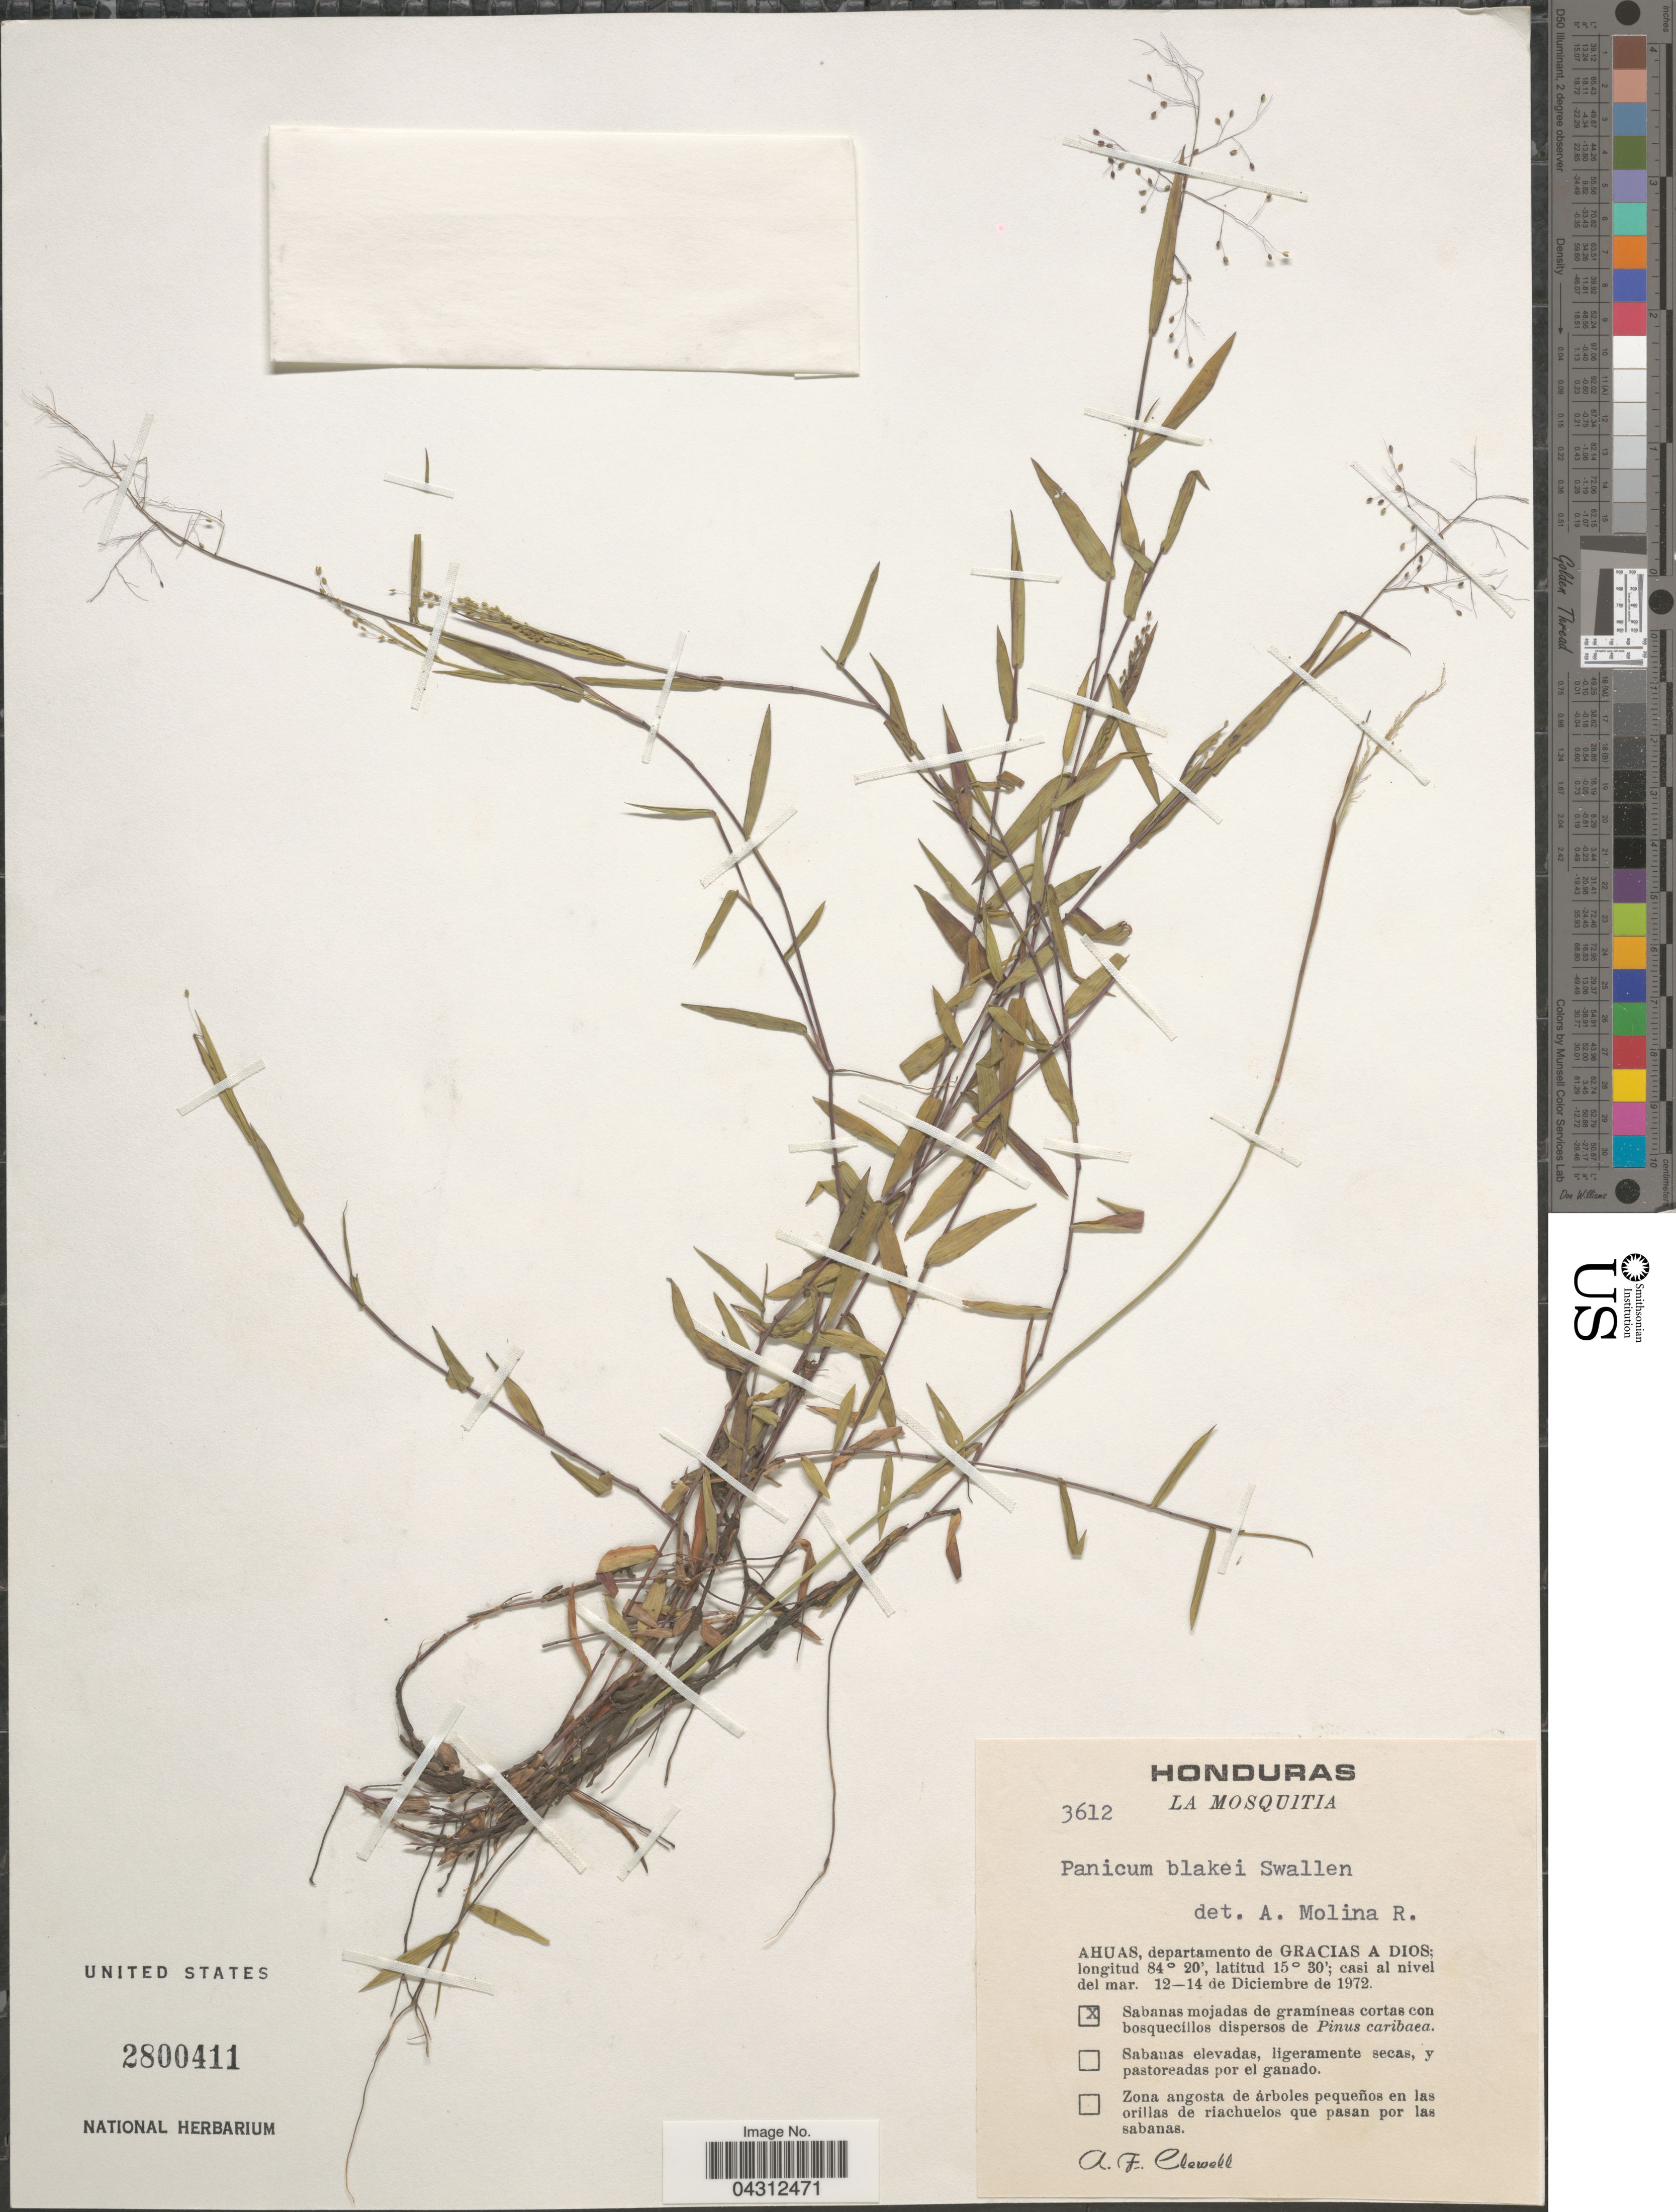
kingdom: Plantae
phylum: Tracheophyta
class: Liliopsida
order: Poales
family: Poaceae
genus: Dichanthelium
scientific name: Dichanthelium viscidellum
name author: (Scribn.) Gould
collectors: A. Clewell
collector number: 3612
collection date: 1972-12-12/1972-12-14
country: Honduras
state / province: Gracias de Dios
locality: La Mosquitia. Ahuas, departamento de Gracias a Dios.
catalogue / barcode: US 2800411